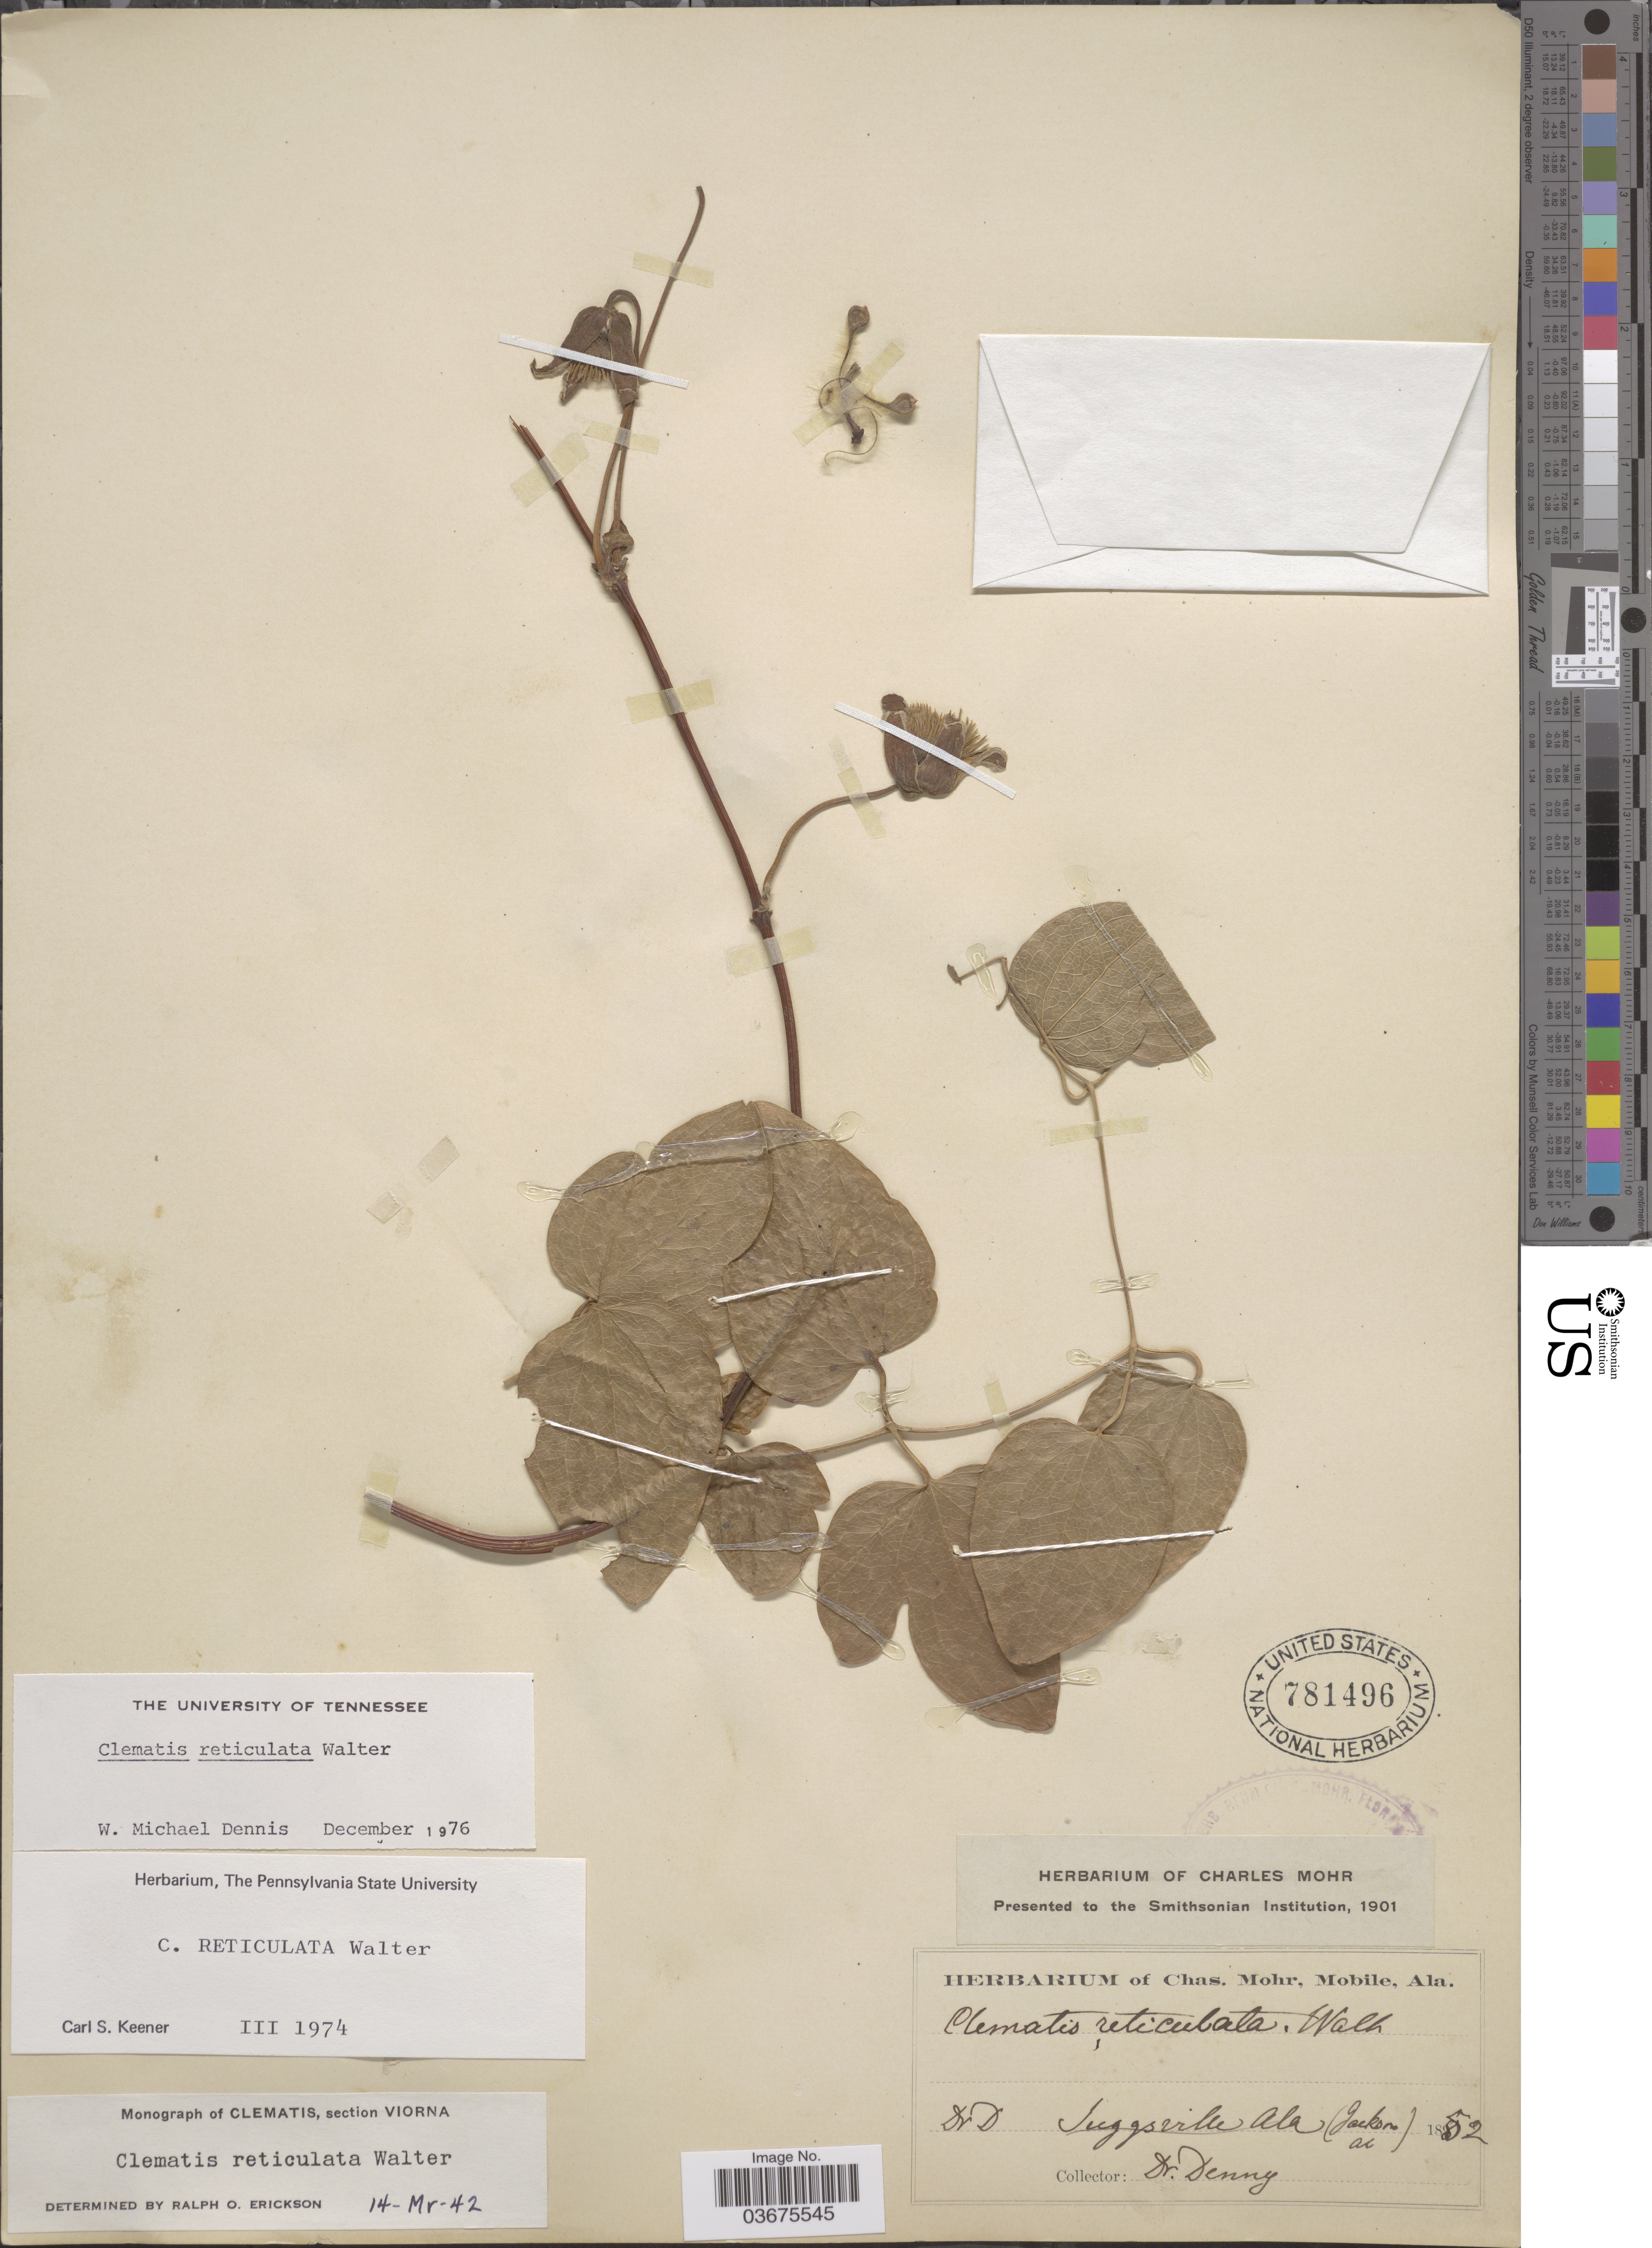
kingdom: Plantae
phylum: Tracheophyta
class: Magnoliopsida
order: Ranunculales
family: Ranunculaceae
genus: Clematis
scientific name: Clematis reticulata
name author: Walter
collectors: Denny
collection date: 1852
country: United States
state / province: Alabama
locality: Suggsville Ala (Jackson Al).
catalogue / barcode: US 781496